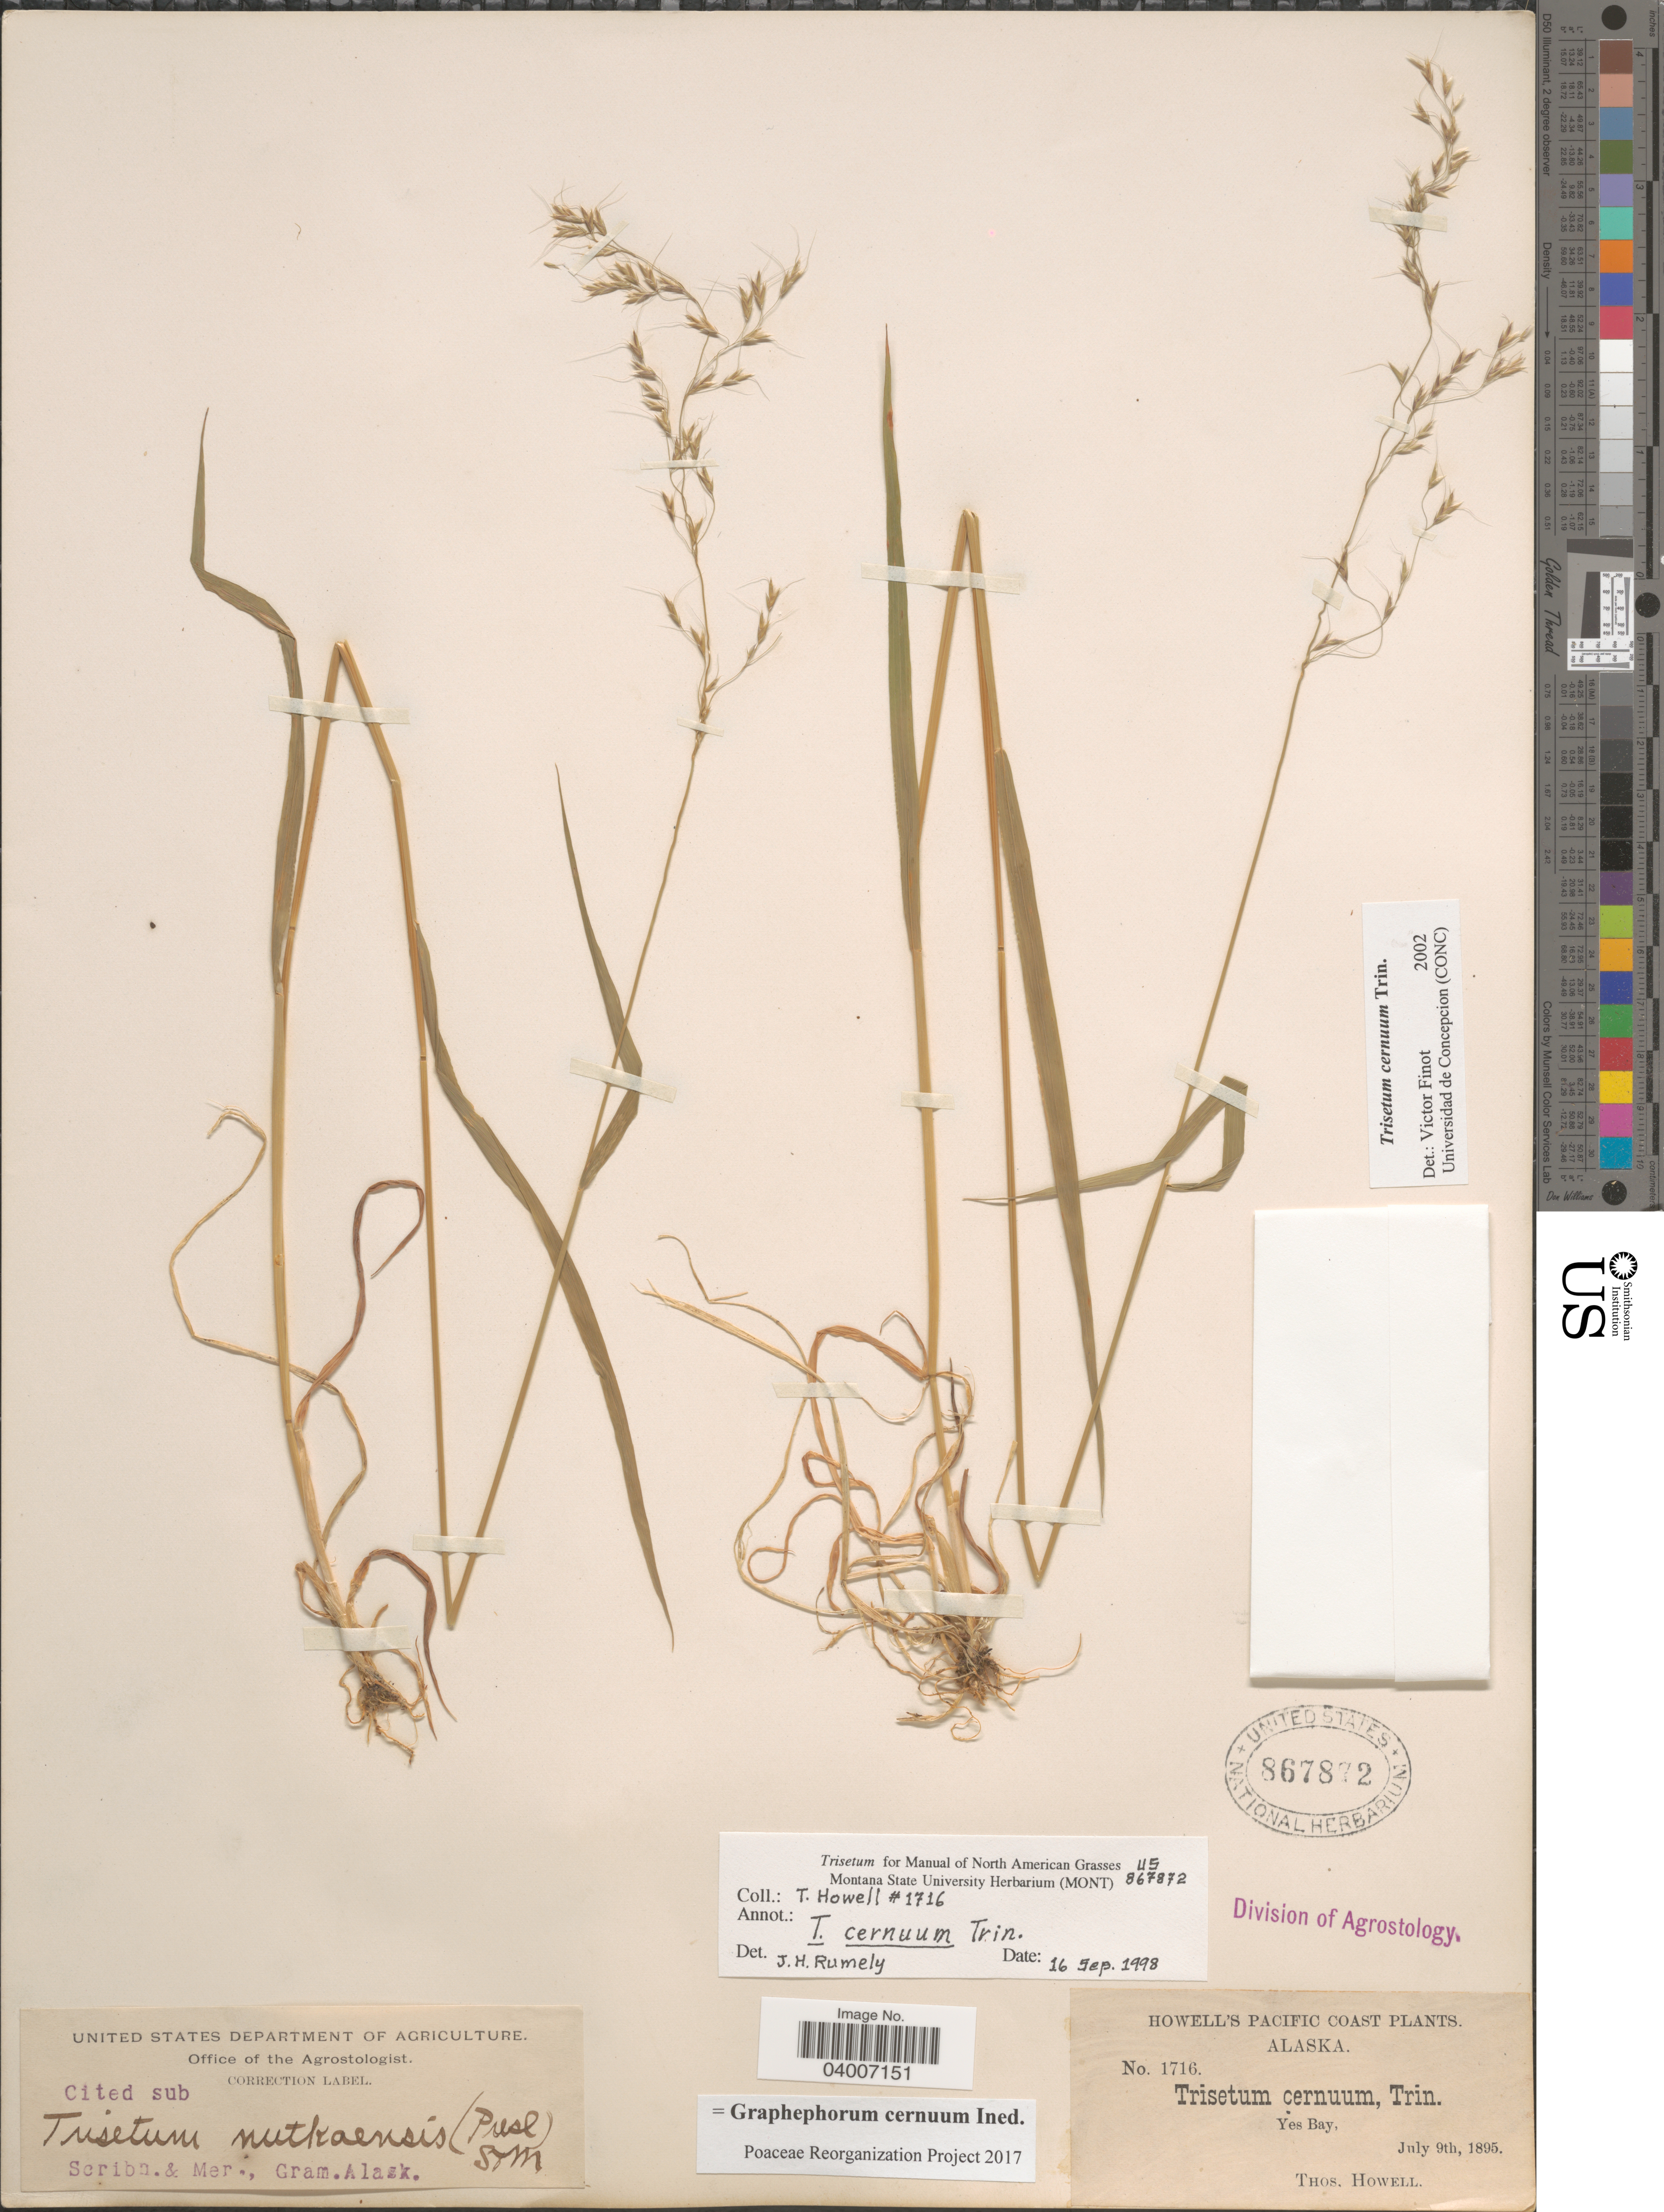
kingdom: Plantae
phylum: Tracheophyta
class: Liliopsida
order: Poales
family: Poaceae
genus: Graphephorum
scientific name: Graphephorum cernuum ined.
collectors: T. Howell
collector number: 1716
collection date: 1895-07-09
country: United States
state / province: Alaska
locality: Pacific Coast. Yes Bay.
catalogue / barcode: US 867872